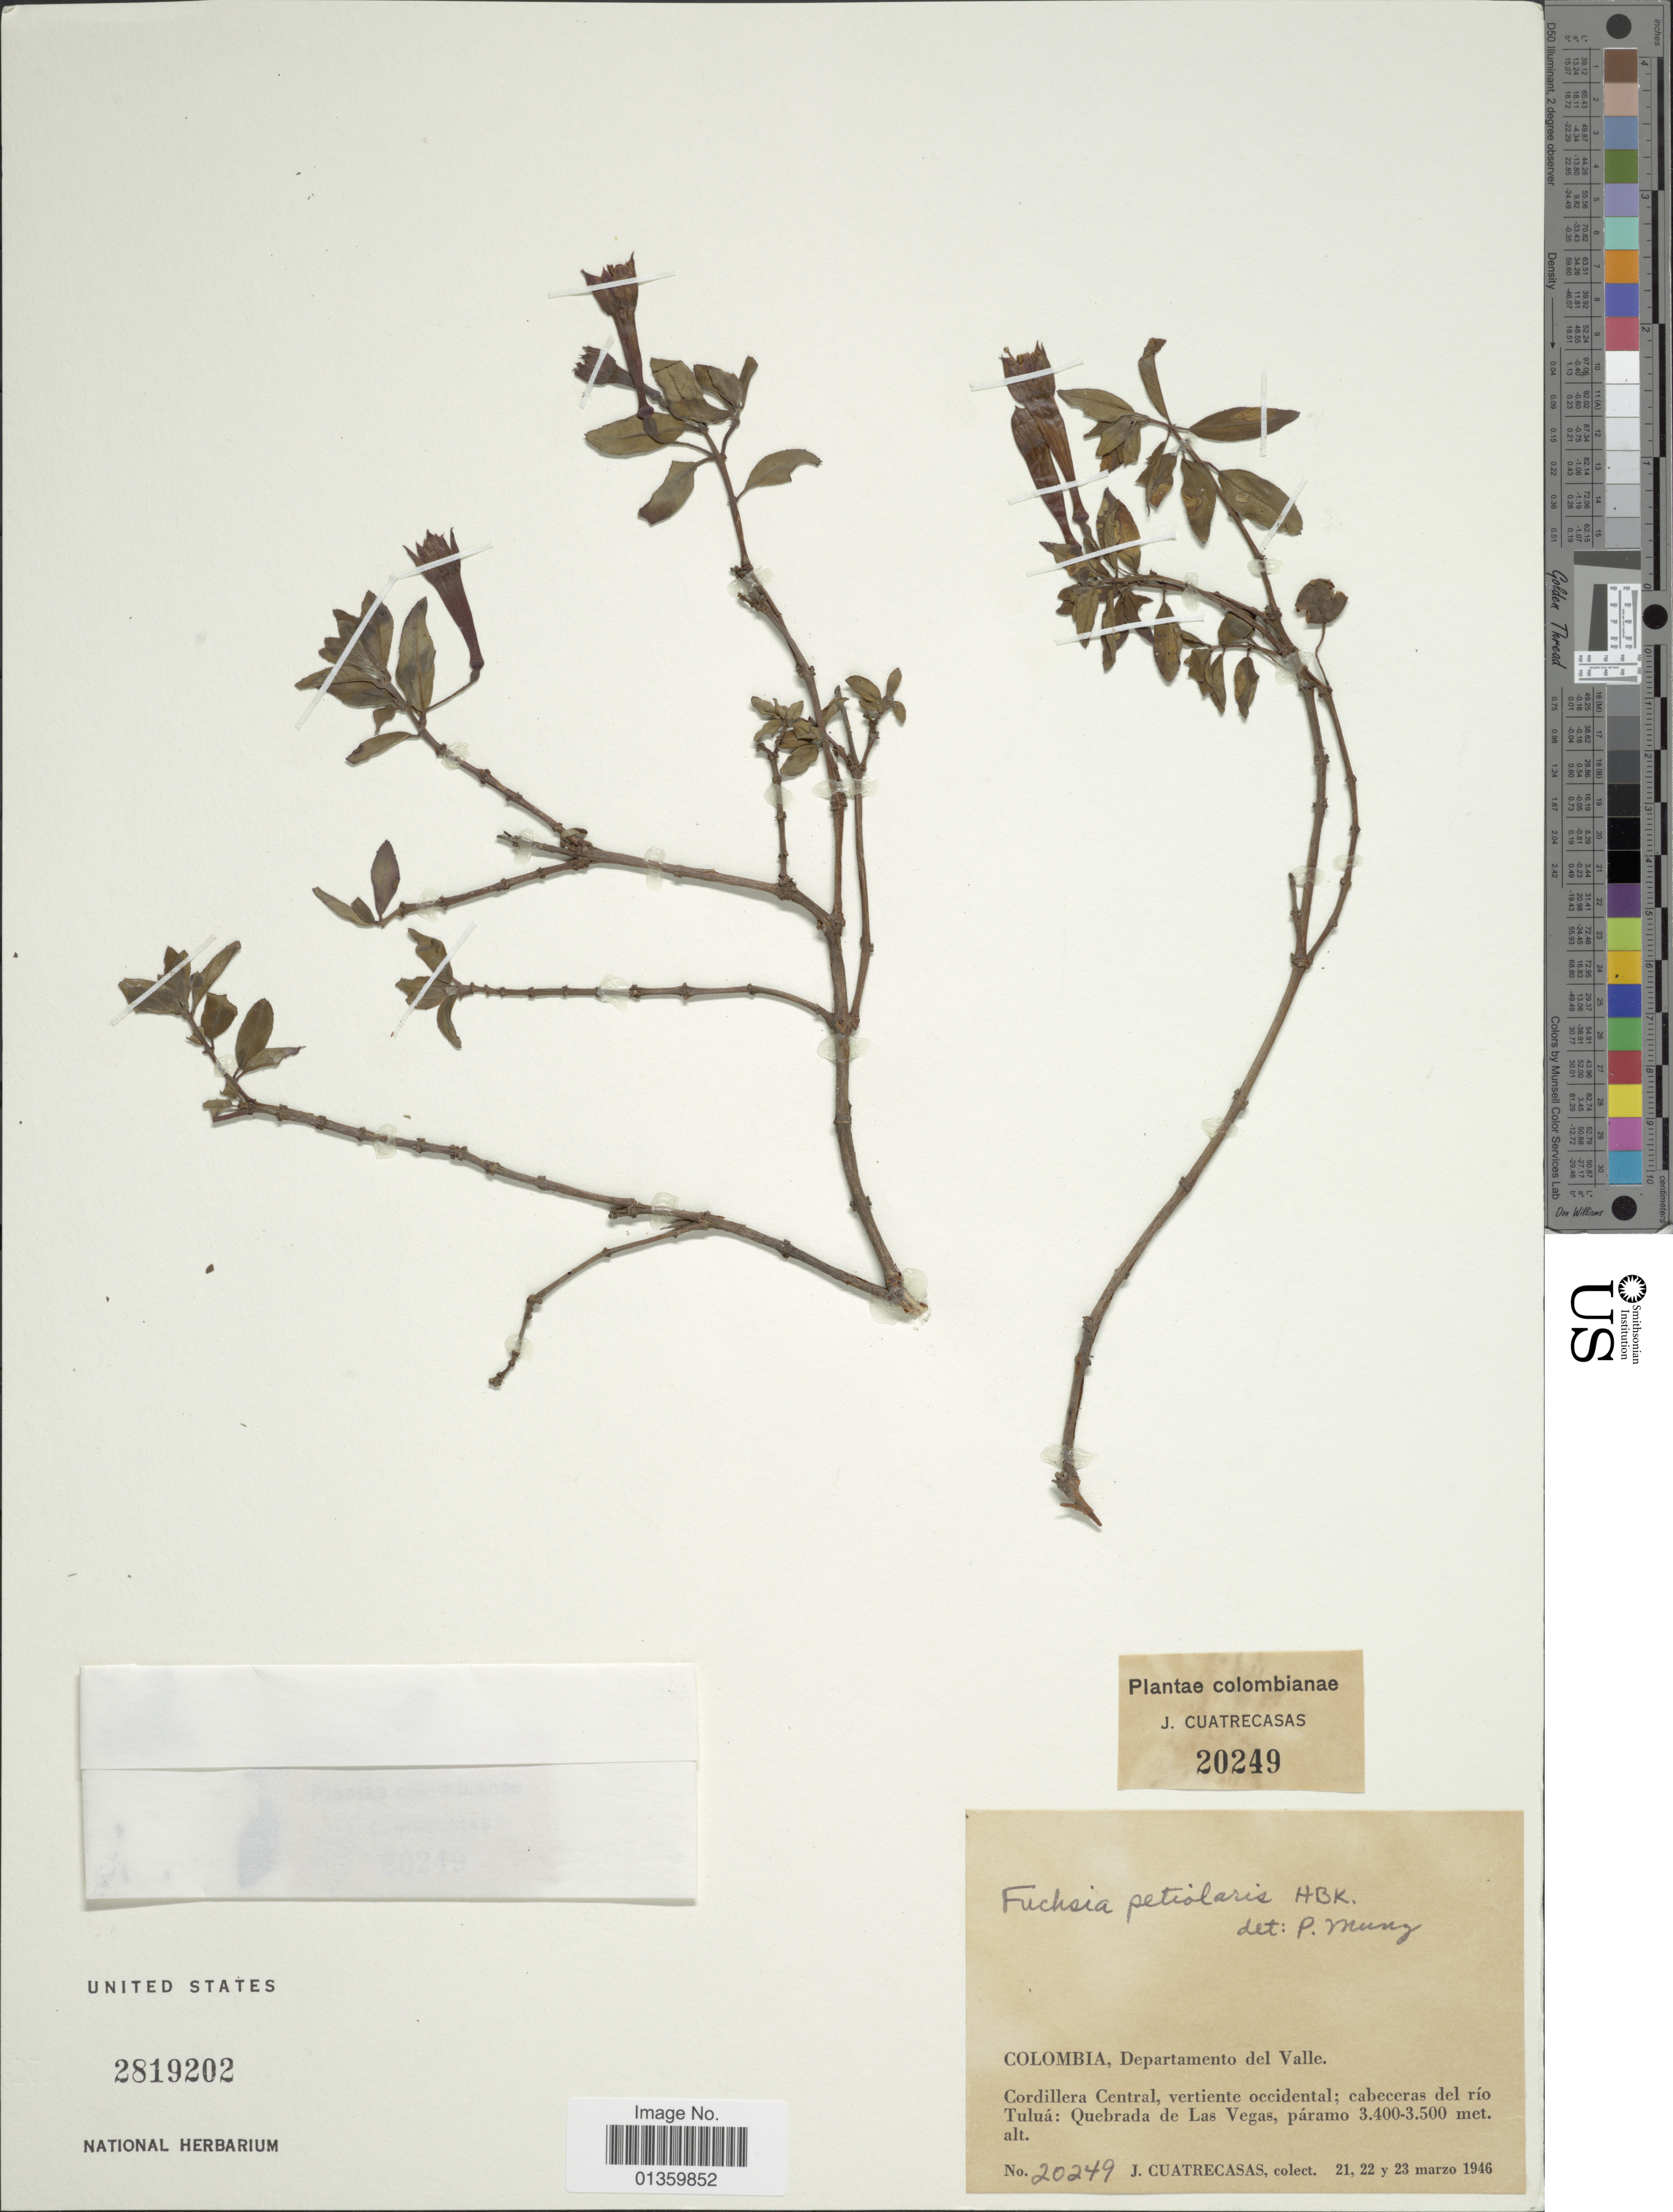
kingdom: Plantae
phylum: Tracheophyta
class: Magnoliopsida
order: Myrtales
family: Onagraceae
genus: Fuchsia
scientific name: Fuchsia petiolaris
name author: Kunth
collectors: J. Cuatrecasas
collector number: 20249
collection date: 1946-03-21/1946-03-23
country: Colombia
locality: Departamento del Valle. Cordillera Central, vertiente occidental: cabeceras del rio Tuluá: Quebrada de Las Vegas, páramo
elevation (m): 3400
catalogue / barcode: US 2819202